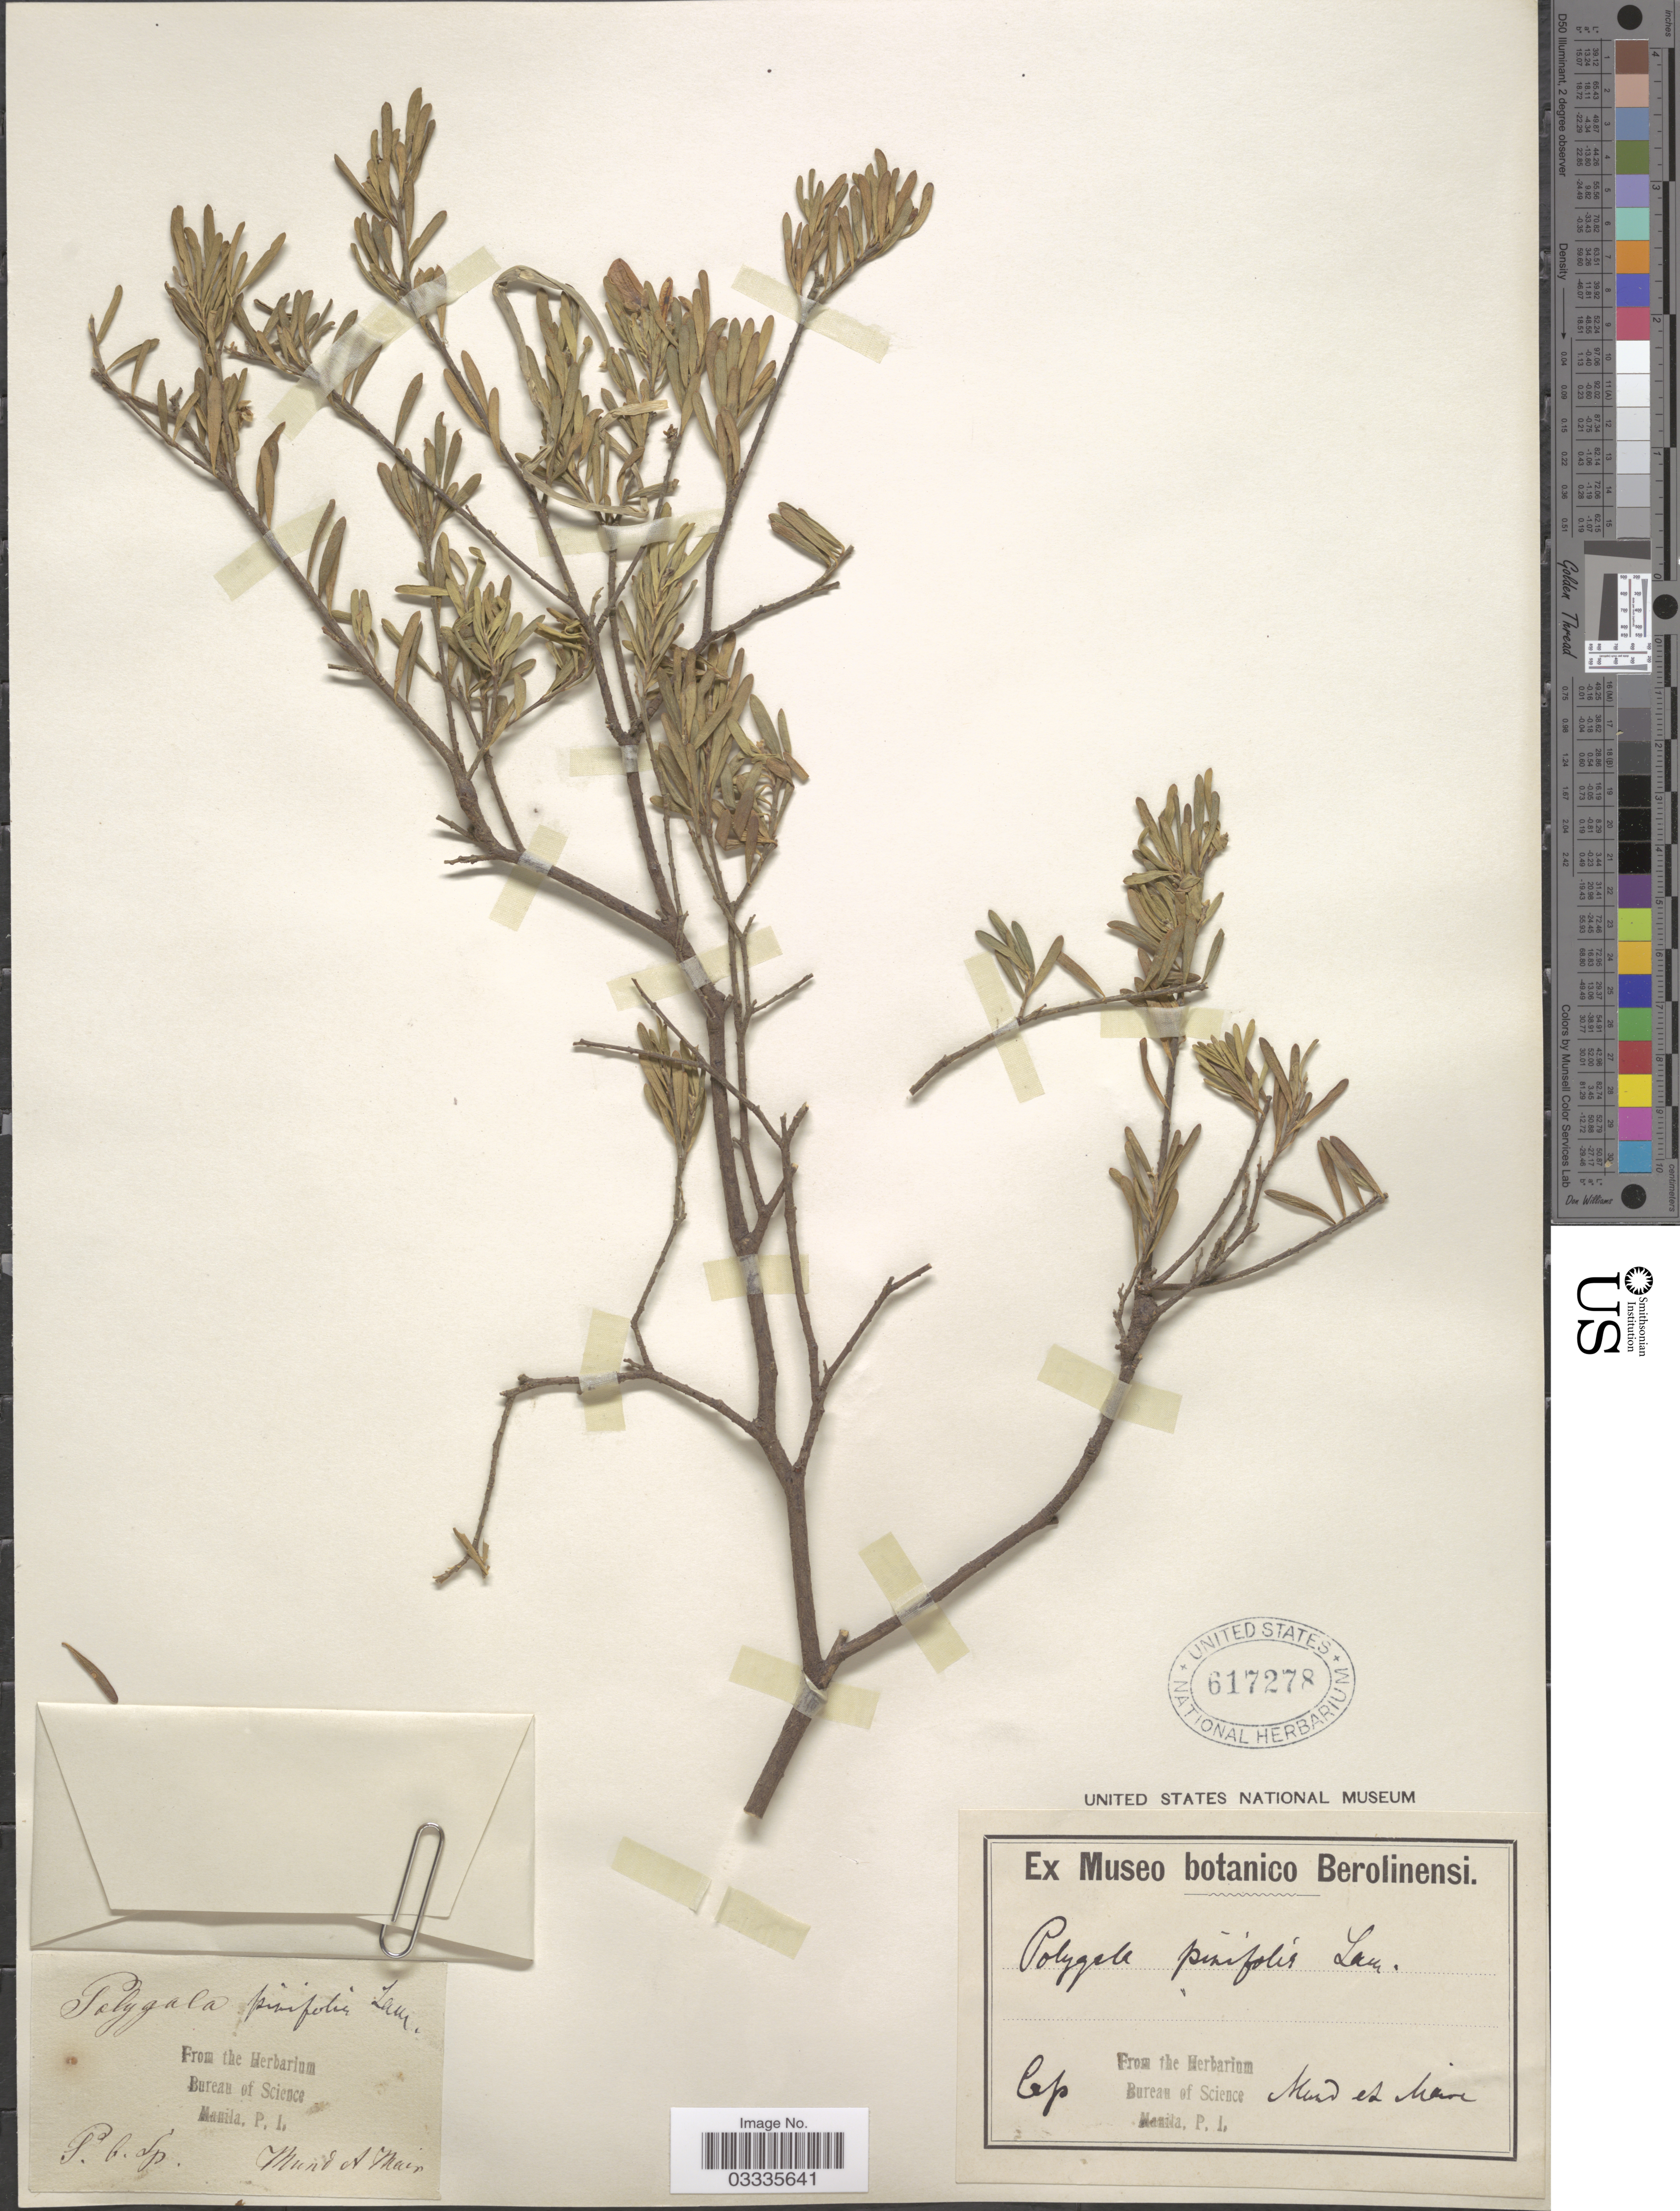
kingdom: Plantae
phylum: Tracheophyta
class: Magnoliopsida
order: Fabales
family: Polygalaceae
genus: Polygala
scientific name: Polygala pinifolia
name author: Poir.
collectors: Mund & Maire, --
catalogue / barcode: US 617278